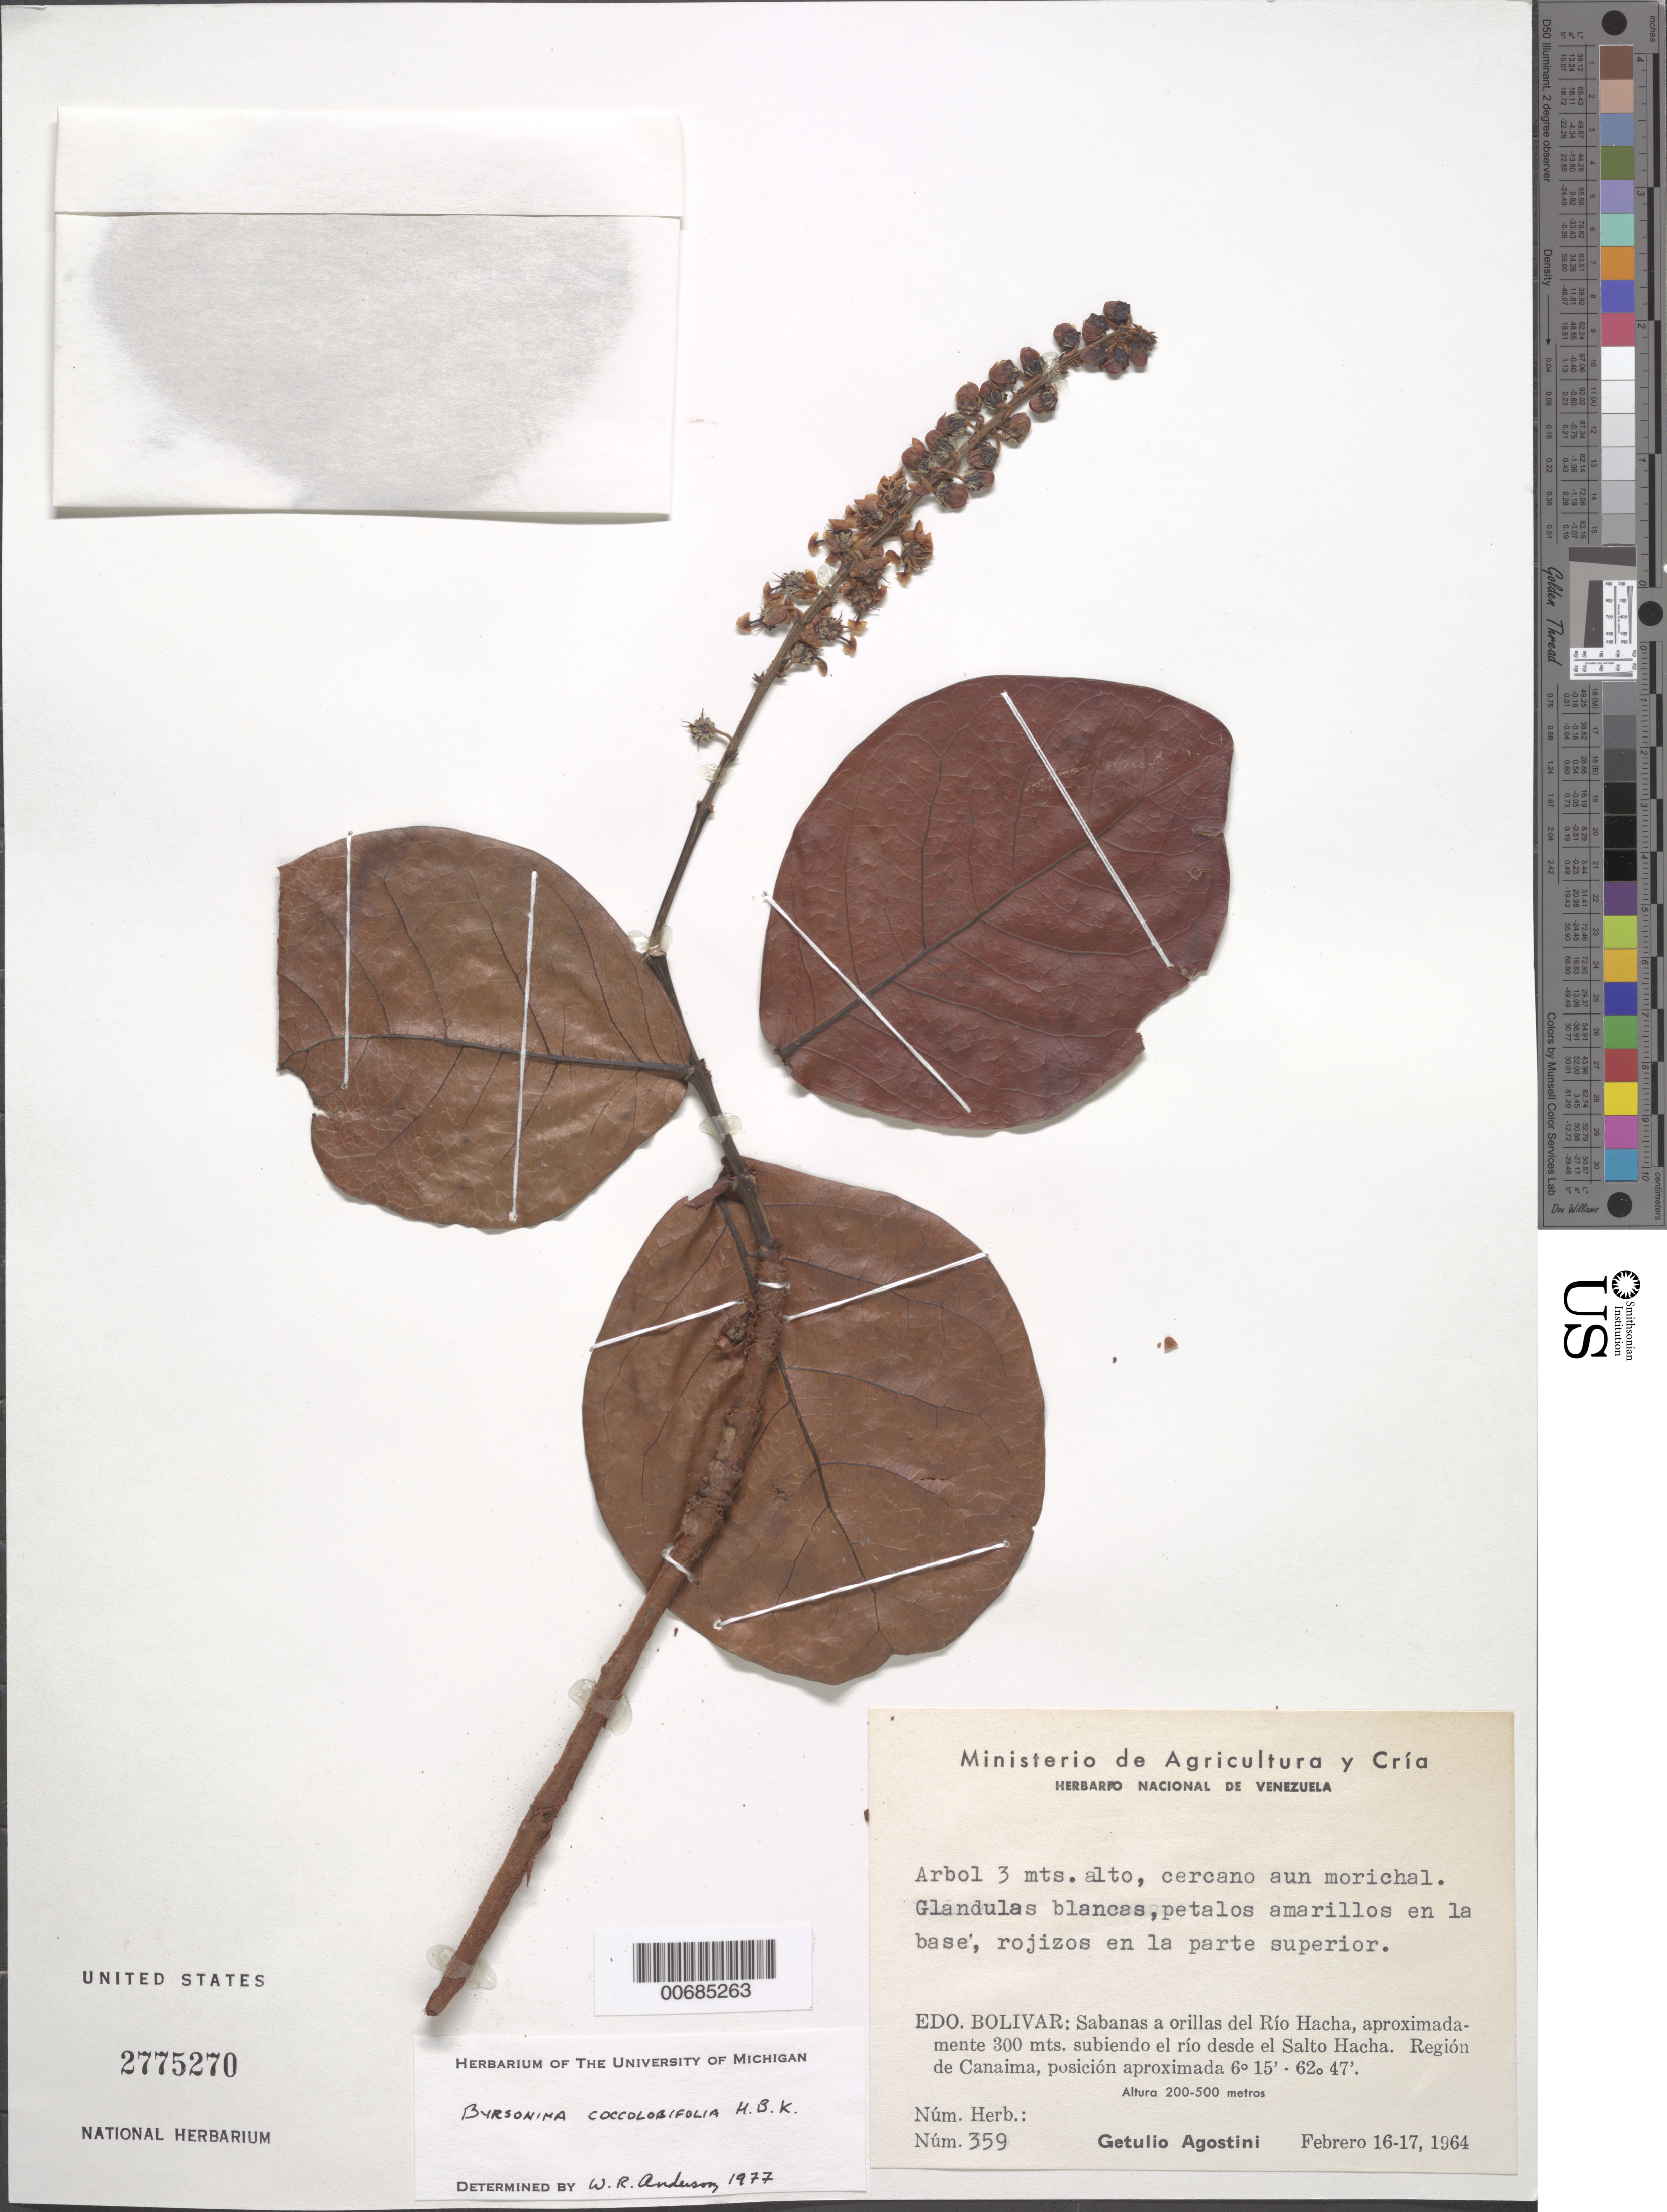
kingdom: Plantae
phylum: Tracheophyta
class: Magnoliopsida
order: Malpighiales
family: Malpighiaceae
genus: Byrsonima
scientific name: Byrsonima coccolobifolia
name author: Kunth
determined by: Anderson, W. R., (MICH), University of Michigan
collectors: G. Agostini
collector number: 359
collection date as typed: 16-Feb-64 to 17-Feb-64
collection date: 1964-02-16/1964-02-17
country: Venezuela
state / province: Bolívar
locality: Río Hacha, 300 m subiendo el río desde el Salto Hacha, region de Canaima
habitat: Savannas along river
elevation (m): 200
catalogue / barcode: US 2775270